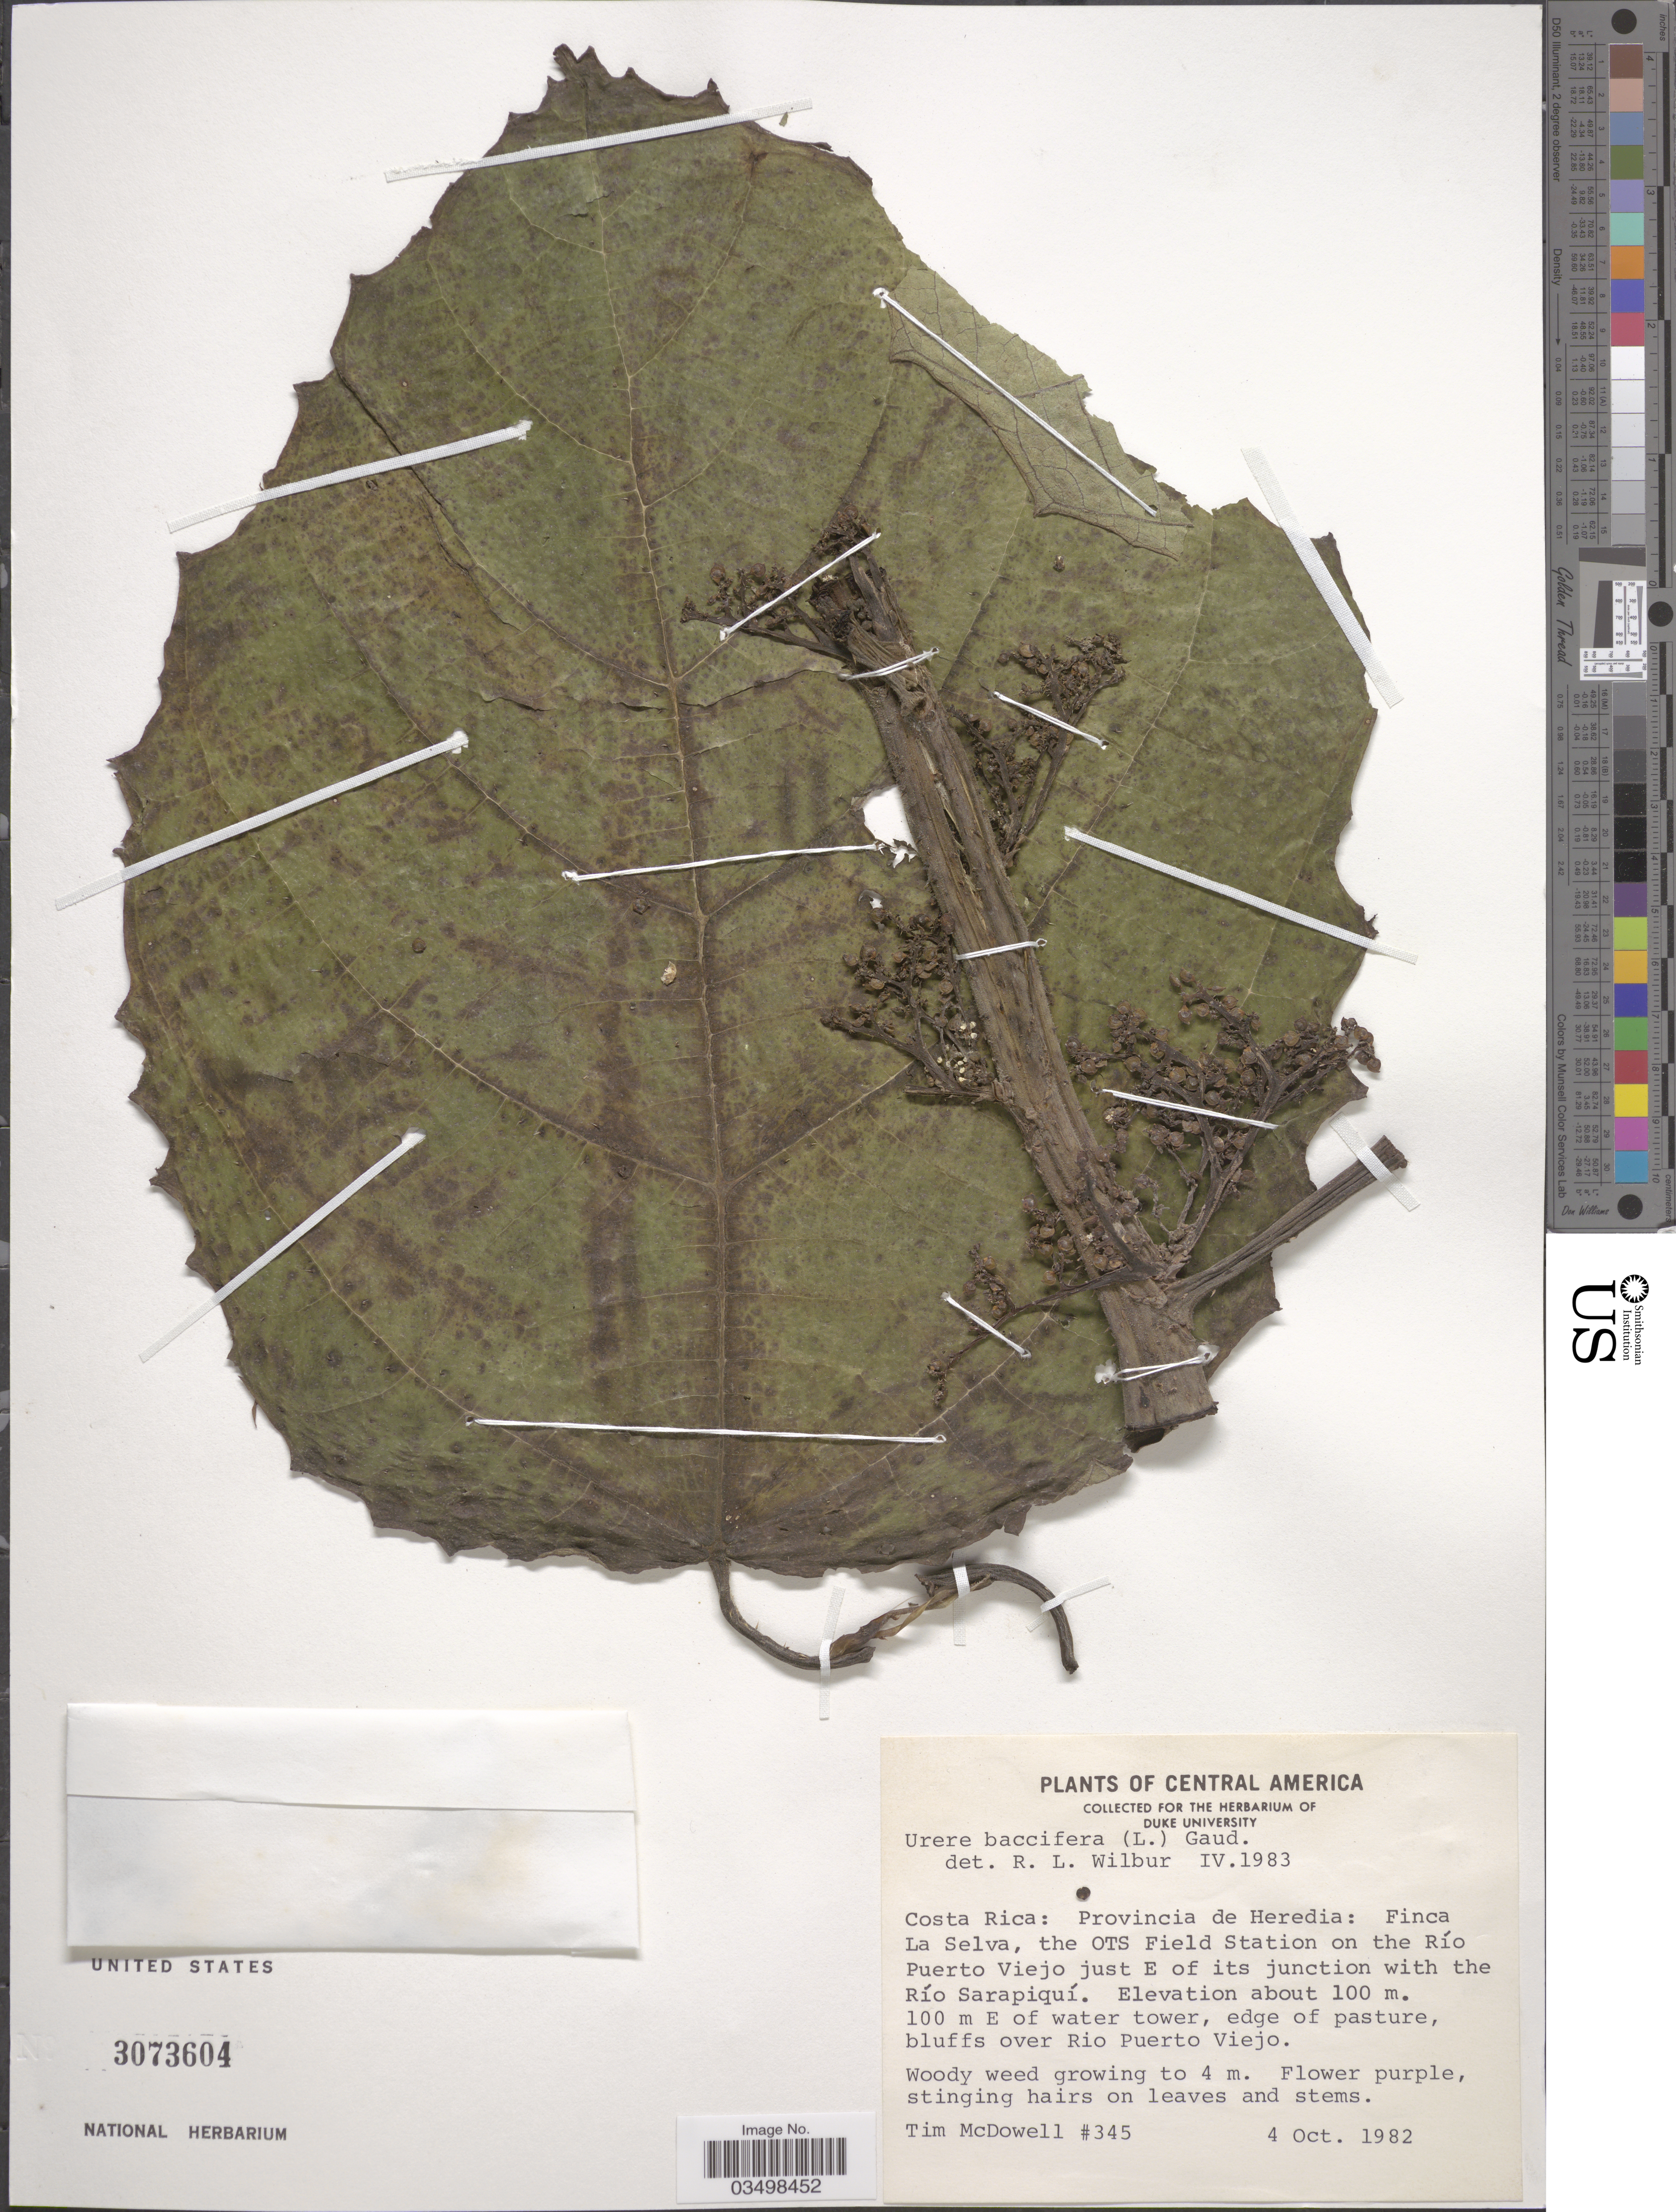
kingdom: Plantae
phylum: Tracheophyta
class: Magnoliopsida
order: Rosales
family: Urticaceae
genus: Urera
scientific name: Urera baccifera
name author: (L.) Gaudich. ex Wedd.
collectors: T. McDowell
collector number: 345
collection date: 1982-10-04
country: Costa Rica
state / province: Heredia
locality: Provincia de Heredia: Finca La Selva, the OTS Field Station on the Río Puerto Viejo just E of its junction with the Río Sarapiquí. 100 m E of water tower, edge of pasture, bluffs over Rio Puerto Viejo.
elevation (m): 100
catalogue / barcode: US 3073604